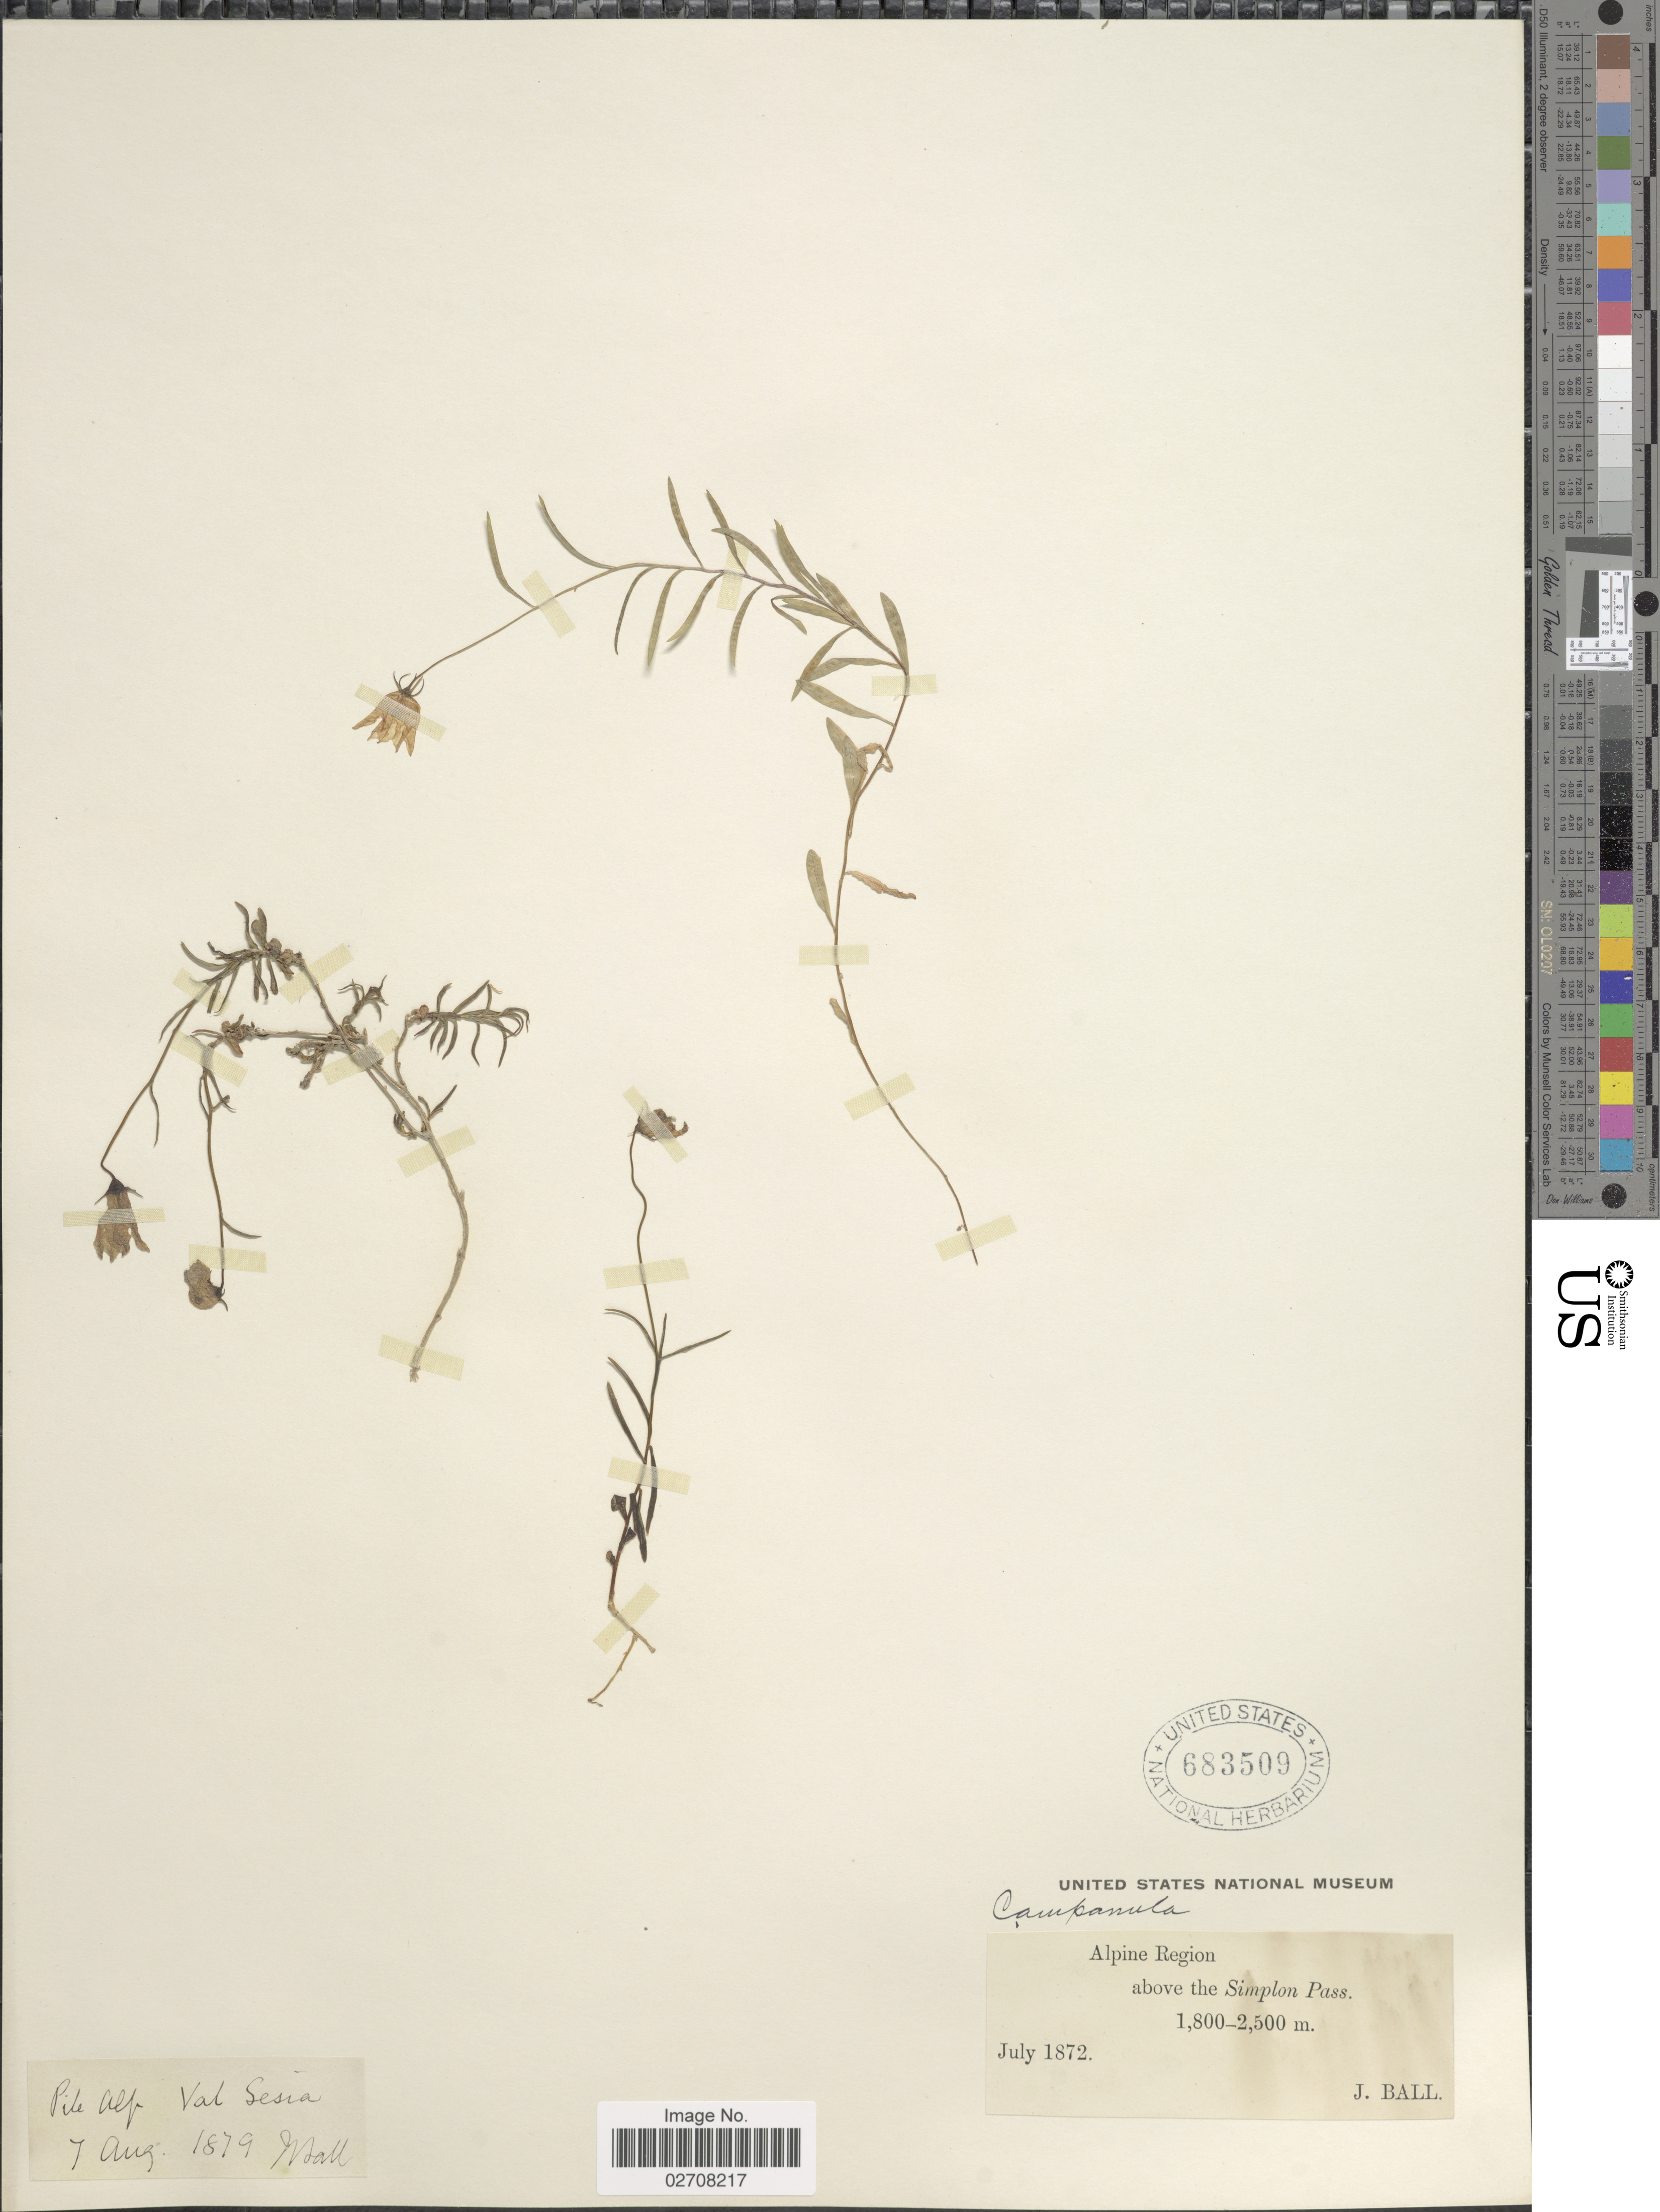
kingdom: Plantae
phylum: Tracheophyta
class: Magnoliopsida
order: Asterales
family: Campanulaceae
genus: Campanula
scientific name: Campanula sp.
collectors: J. Ball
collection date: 1872-07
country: Switzerland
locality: Alpine Region above the Simplon Pass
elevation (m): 1800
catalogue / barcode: US 683509